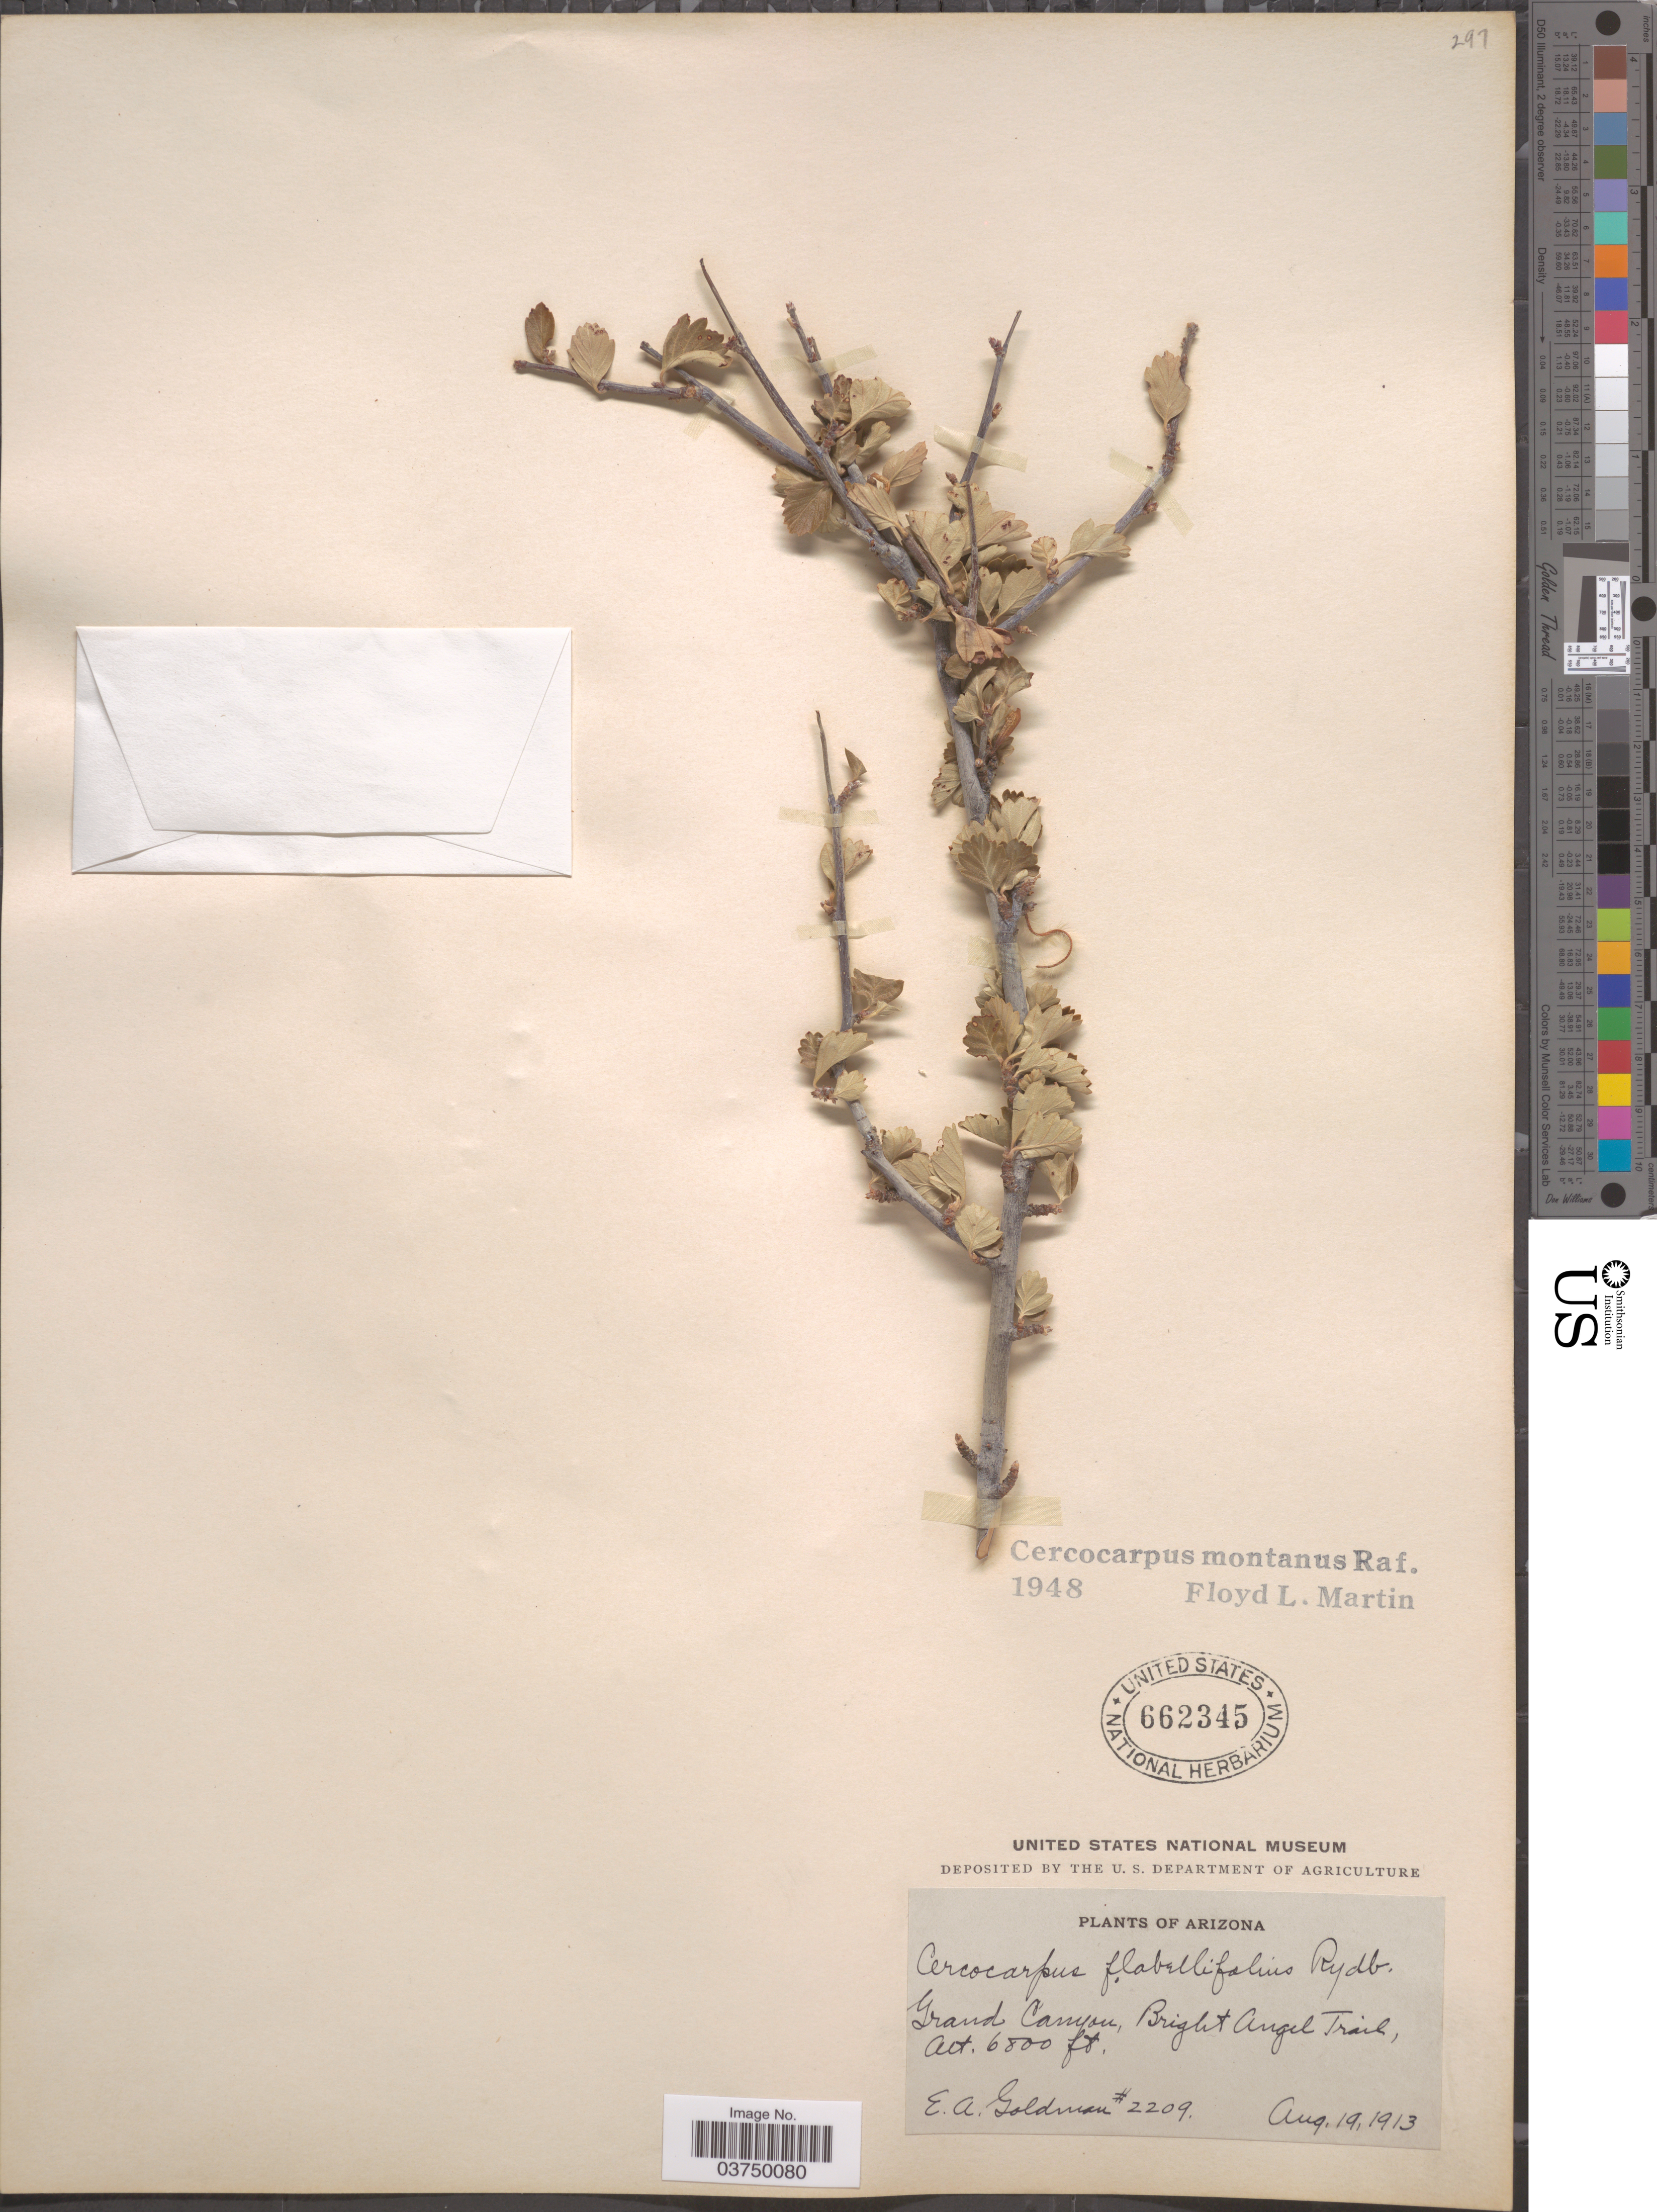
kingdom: Plantae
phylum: Tracheophyta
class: Magnoliopsida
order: Rosales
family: Rosaceae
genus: Cercocarpus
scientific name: Cercocarpus montanus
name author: Raf.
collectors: E. A. Goldman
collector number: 2209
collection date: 1913-08-19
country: United States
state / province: Arizona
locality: Grand Canyon, Bright Angel Trail.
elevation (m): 2073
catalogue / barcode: US 662345